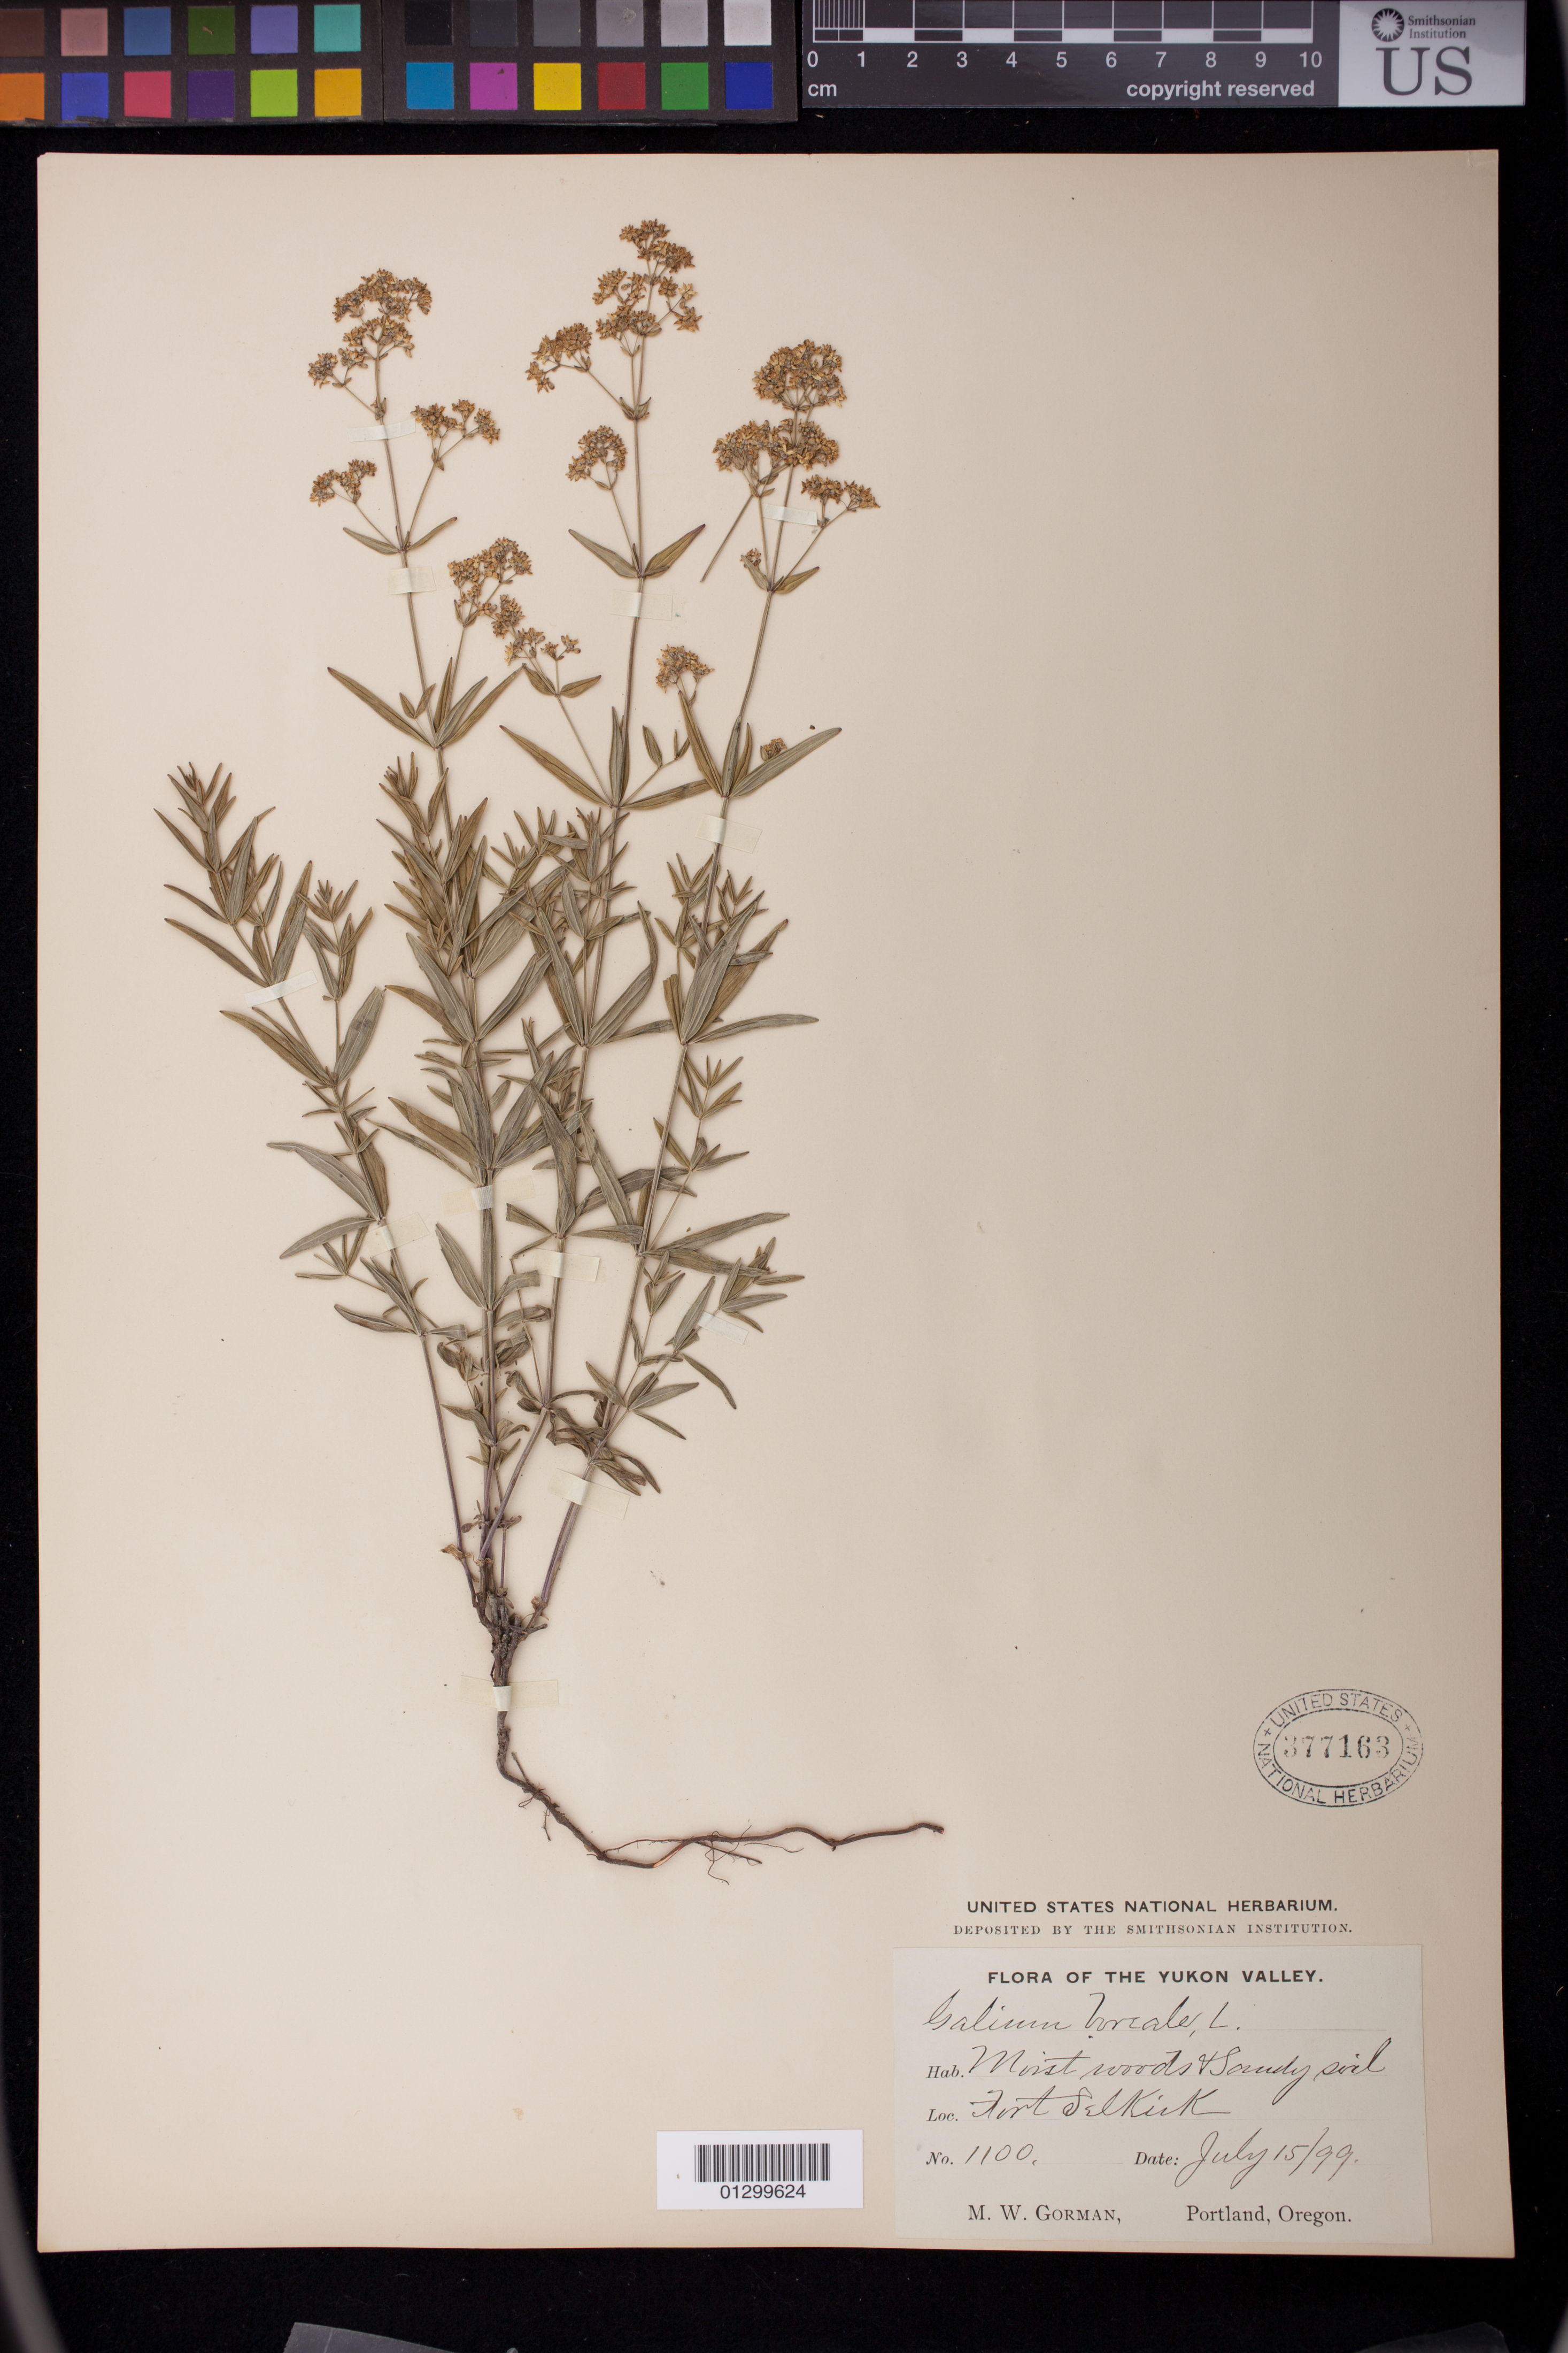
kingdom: Plantae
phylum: Tracheophyta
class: Magnoliopsida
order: Gentianales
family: Rubiaceae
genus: Galium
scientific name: Galium boreale L.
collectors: M. W. Gorman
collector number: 1100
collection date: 1899-07-15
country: Canada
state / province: Yukon Territory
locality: Fort Selkirk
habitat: Moist woods and sandy soil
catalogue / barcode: US 377163